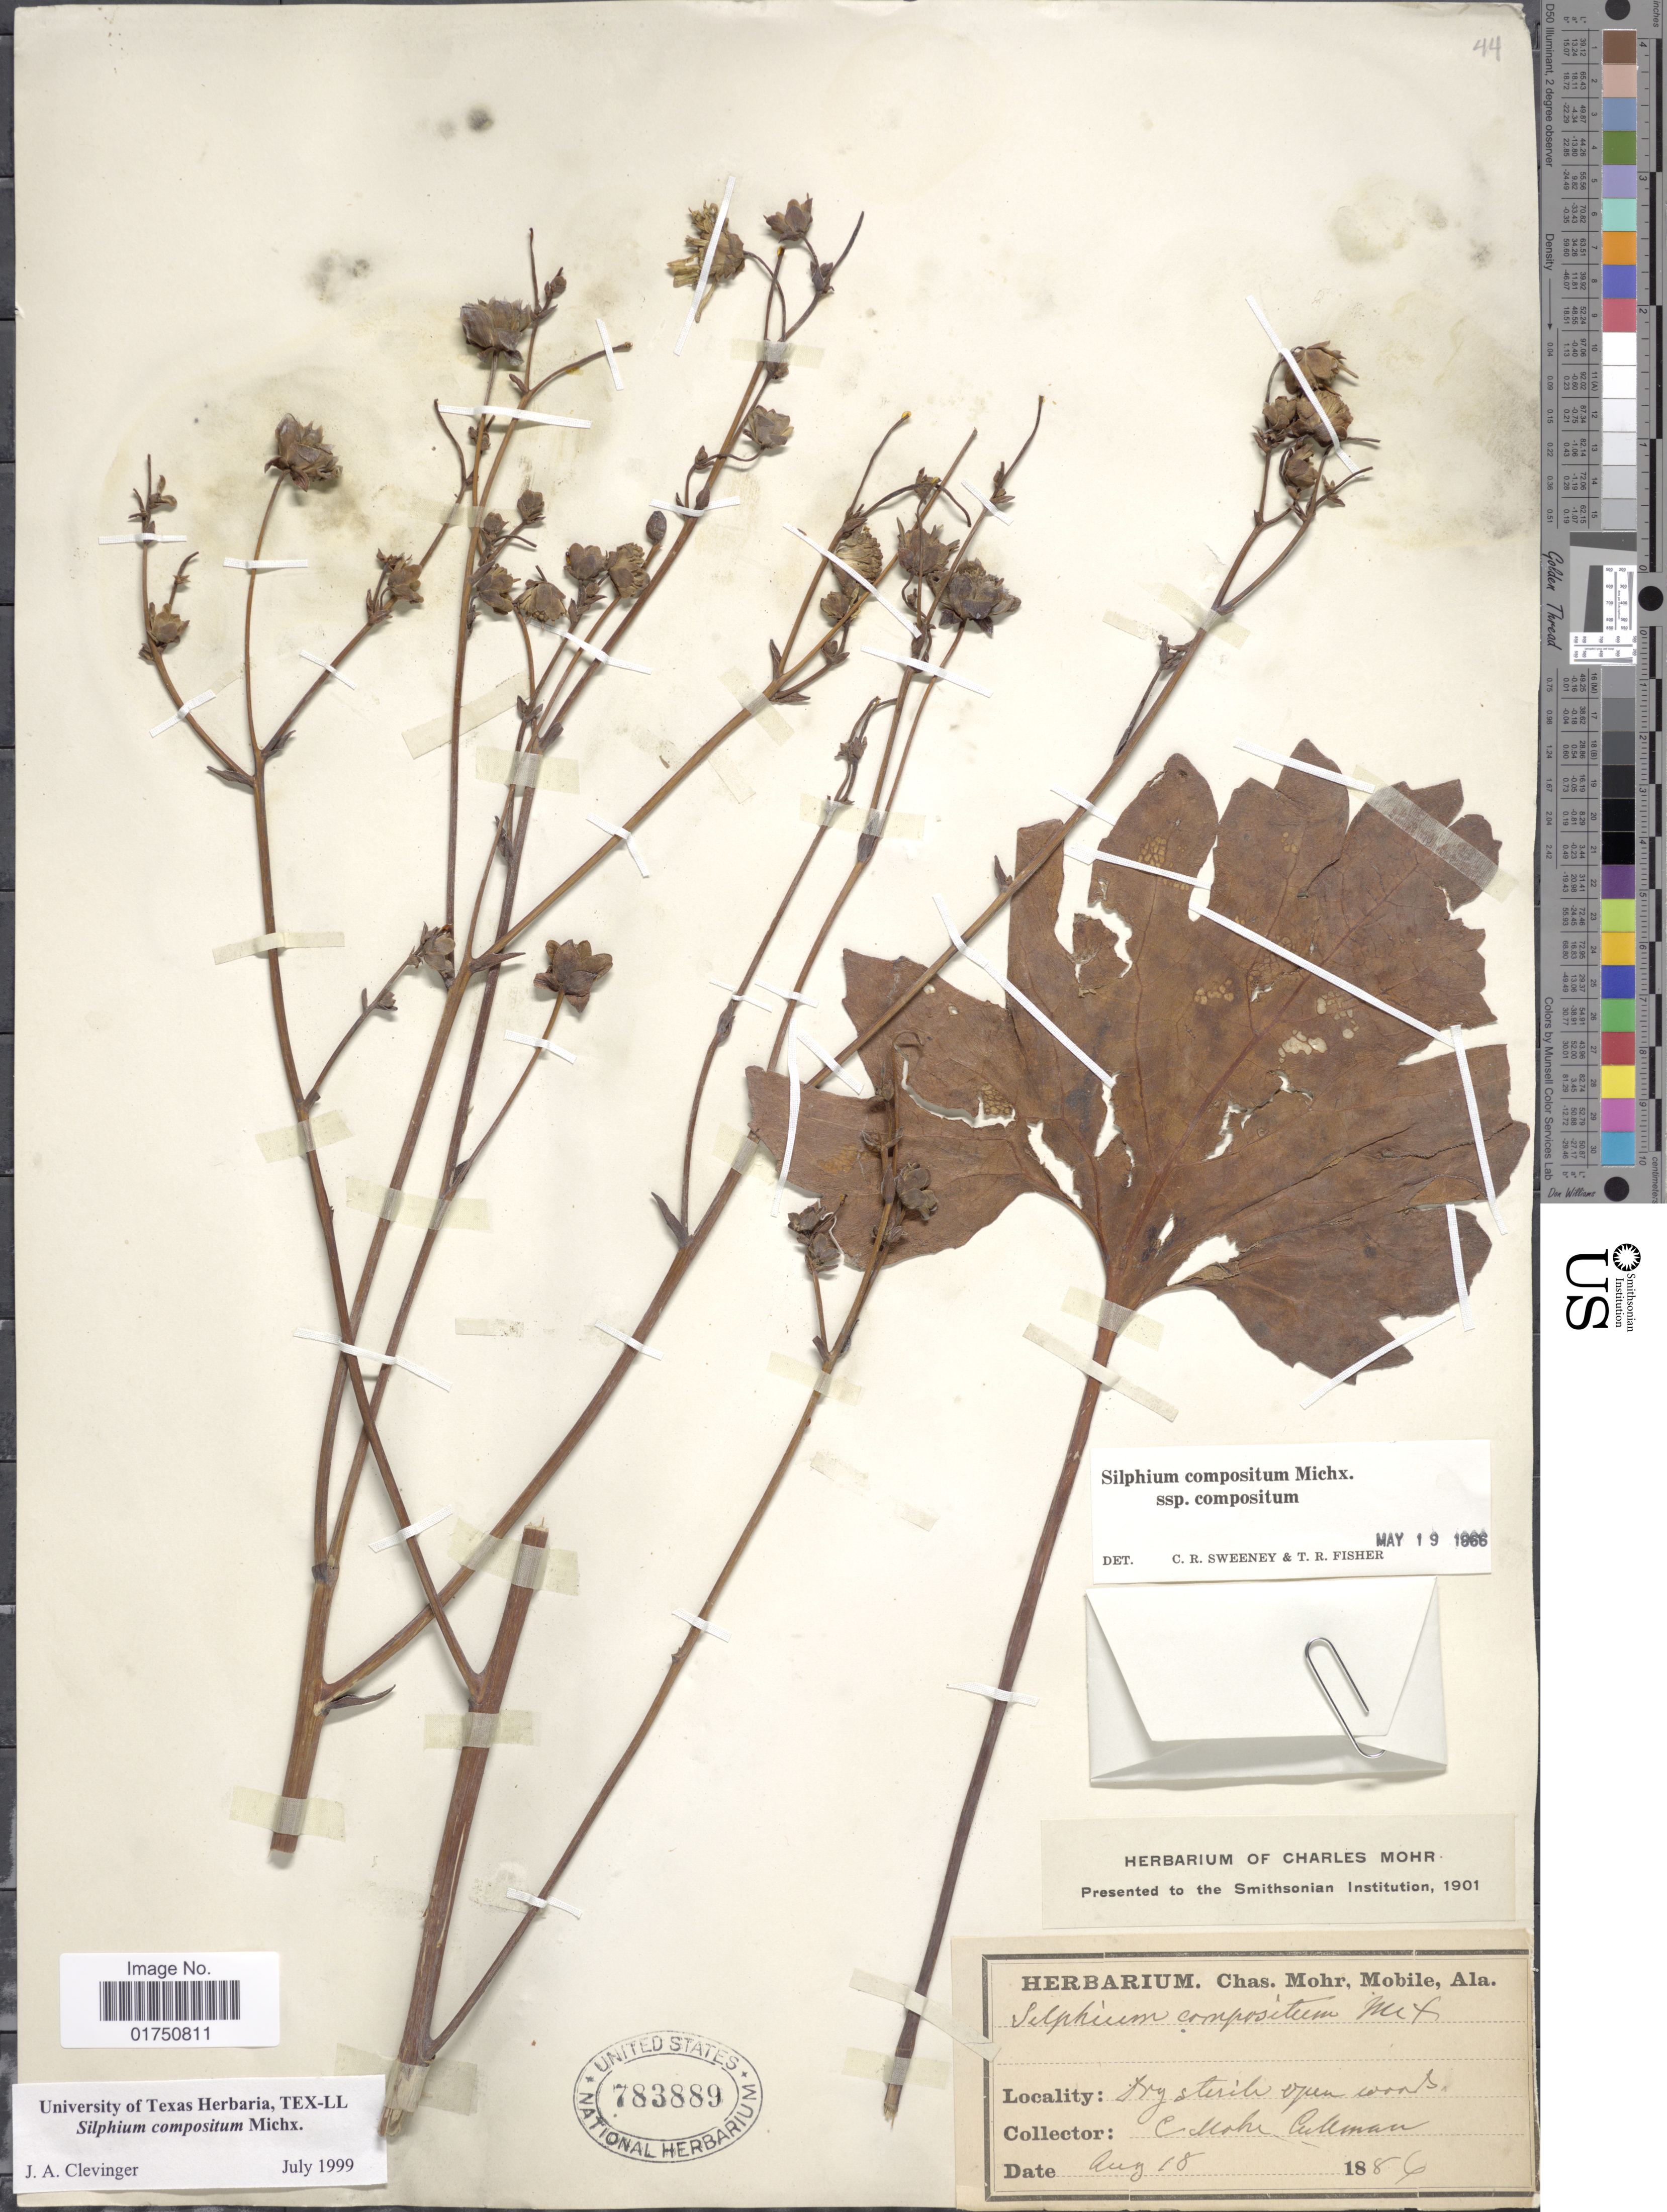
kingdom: Plantae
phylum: Tracheophyta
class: Magnoliopsida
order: Asterales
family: Asteraceae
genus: Silphium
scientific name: Silphium compositum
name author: Michx.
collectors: C. T. Mohr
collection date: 1886-08-18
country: United States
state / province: Alabama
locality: Dry sterile open woods, Cullman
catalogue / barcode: US 783889